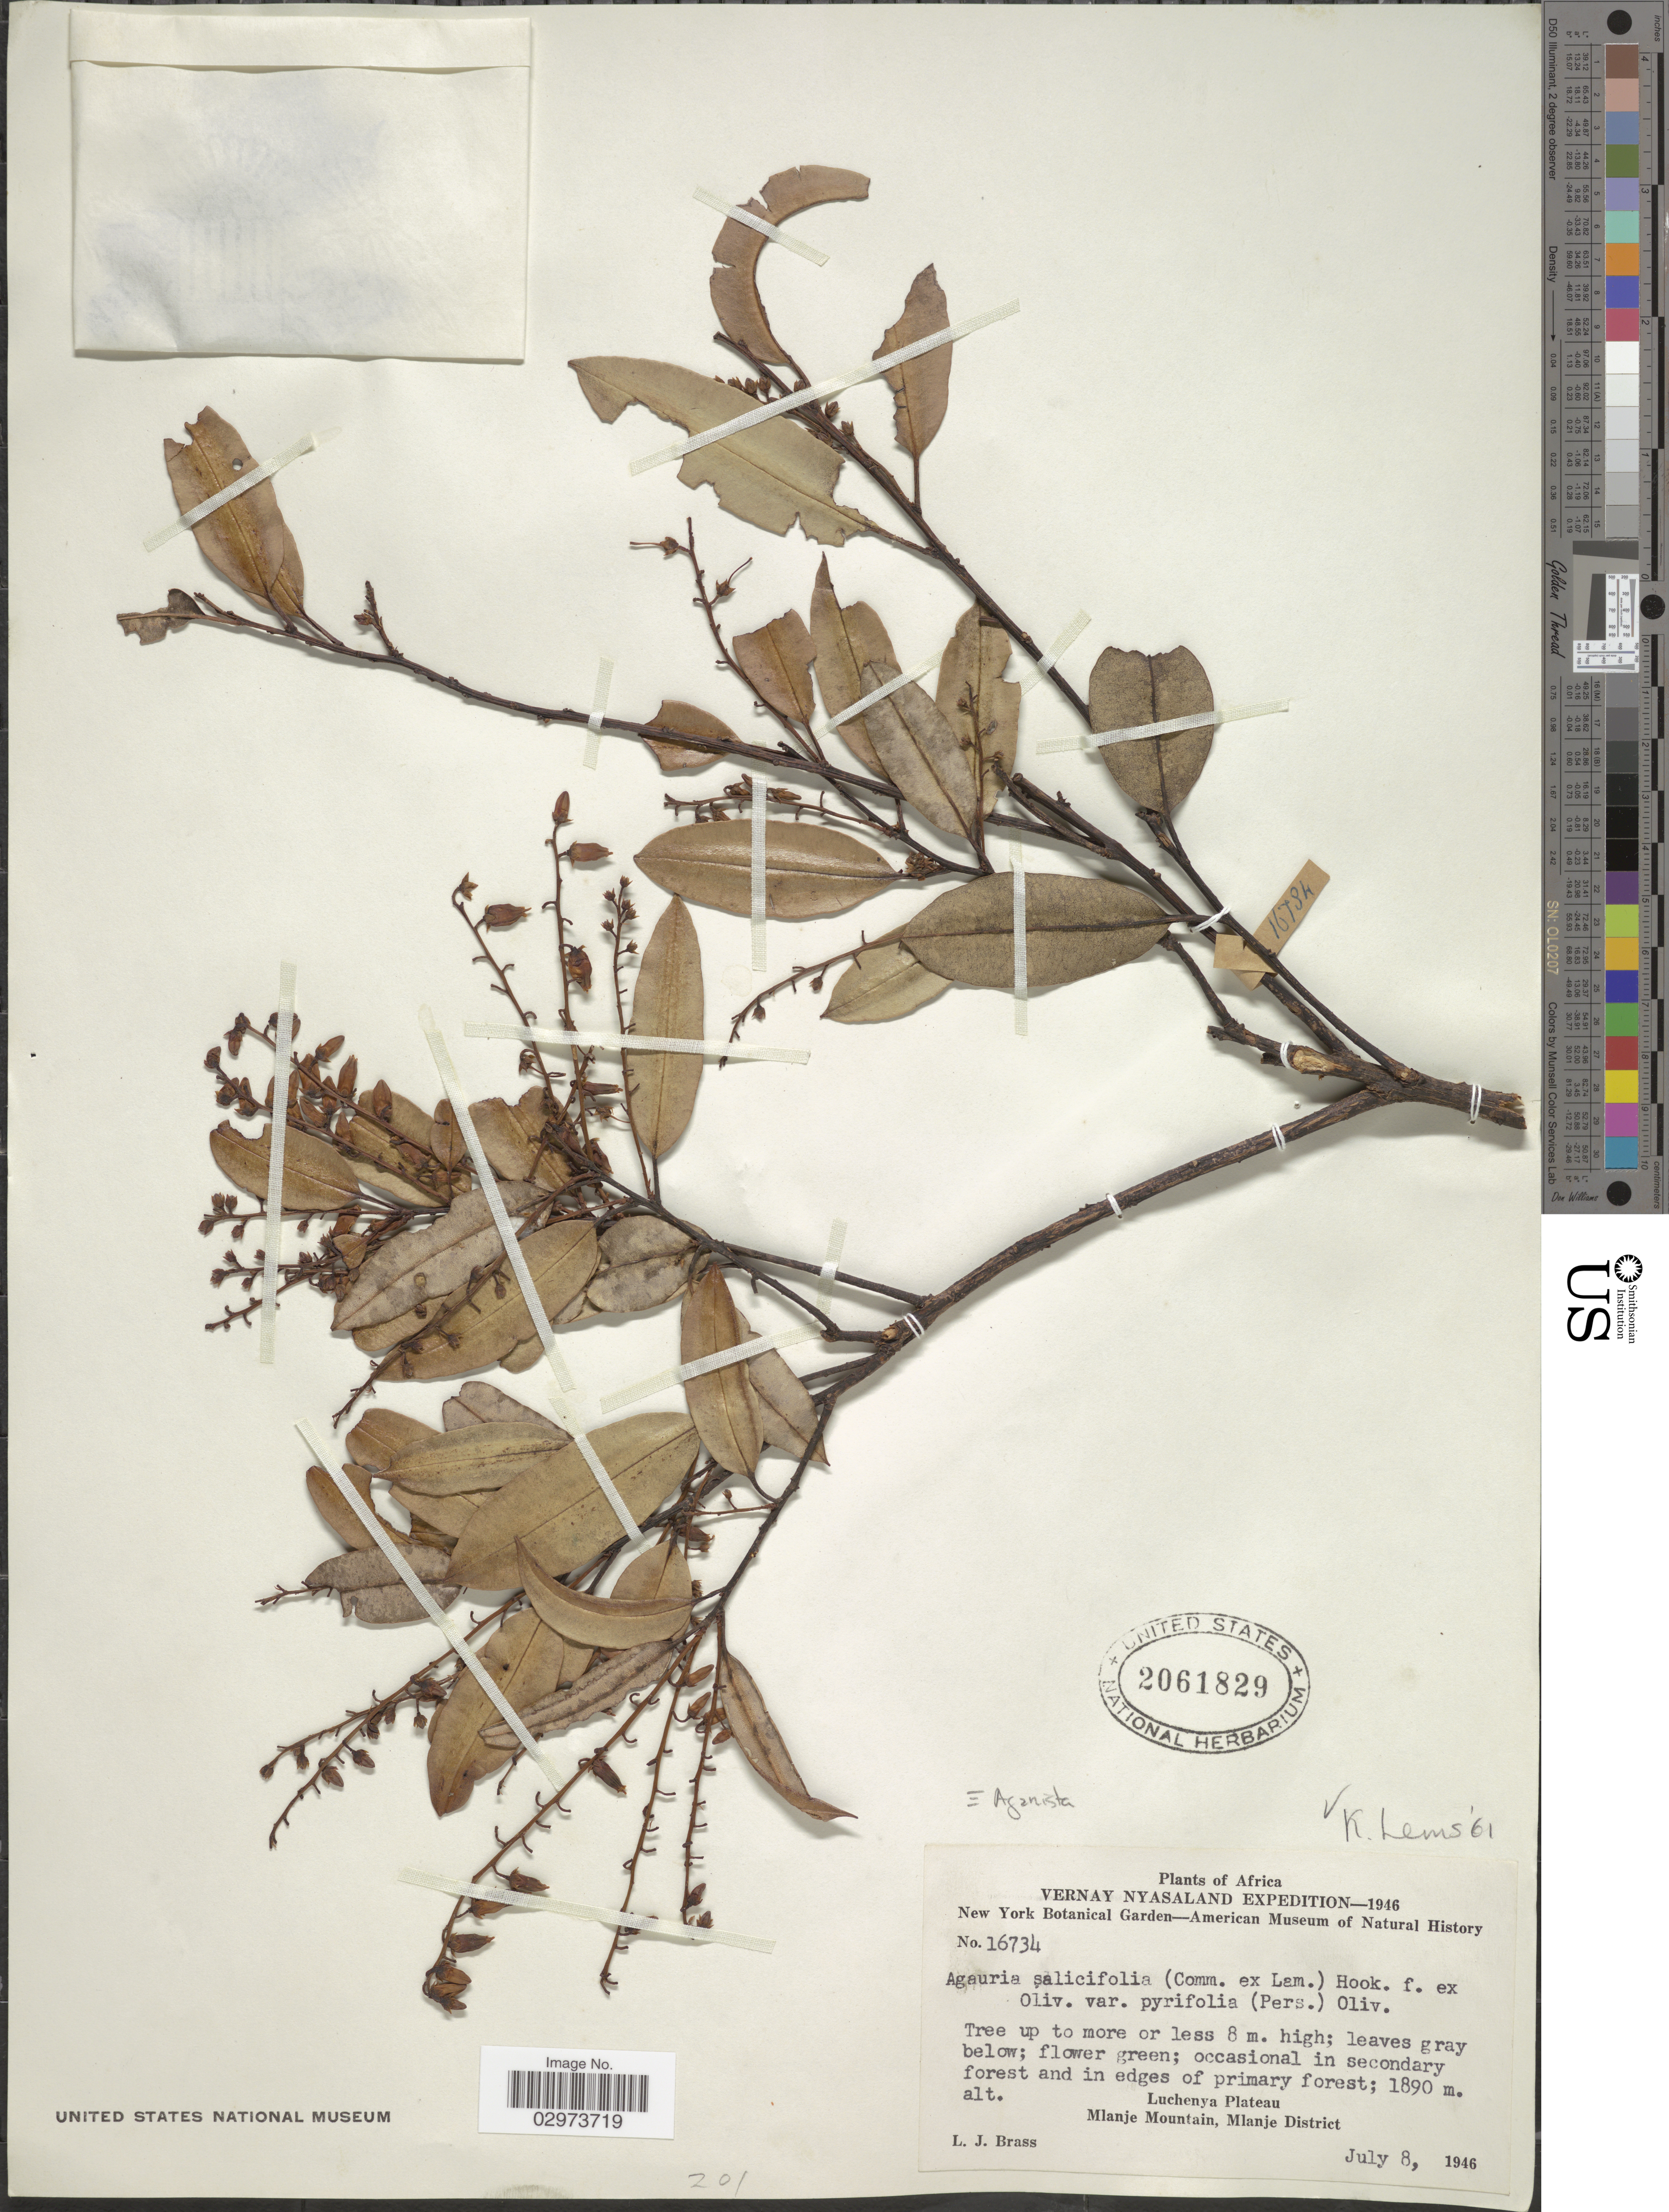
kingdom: Plantae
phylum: Tracheophyta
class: Magnoliopsida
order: Ericales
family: Ericaceae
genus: Agarista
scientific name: Agarista salicifolia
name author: (Lam.) G. Don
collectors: L. J. Brass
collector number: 16734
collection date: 1946-07-08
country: Malawi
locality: Vernay Nyasaland. Luchenya Plateau, Mlanje Mountain, Mlanje District.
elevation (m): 1890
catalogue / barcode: US 2061829